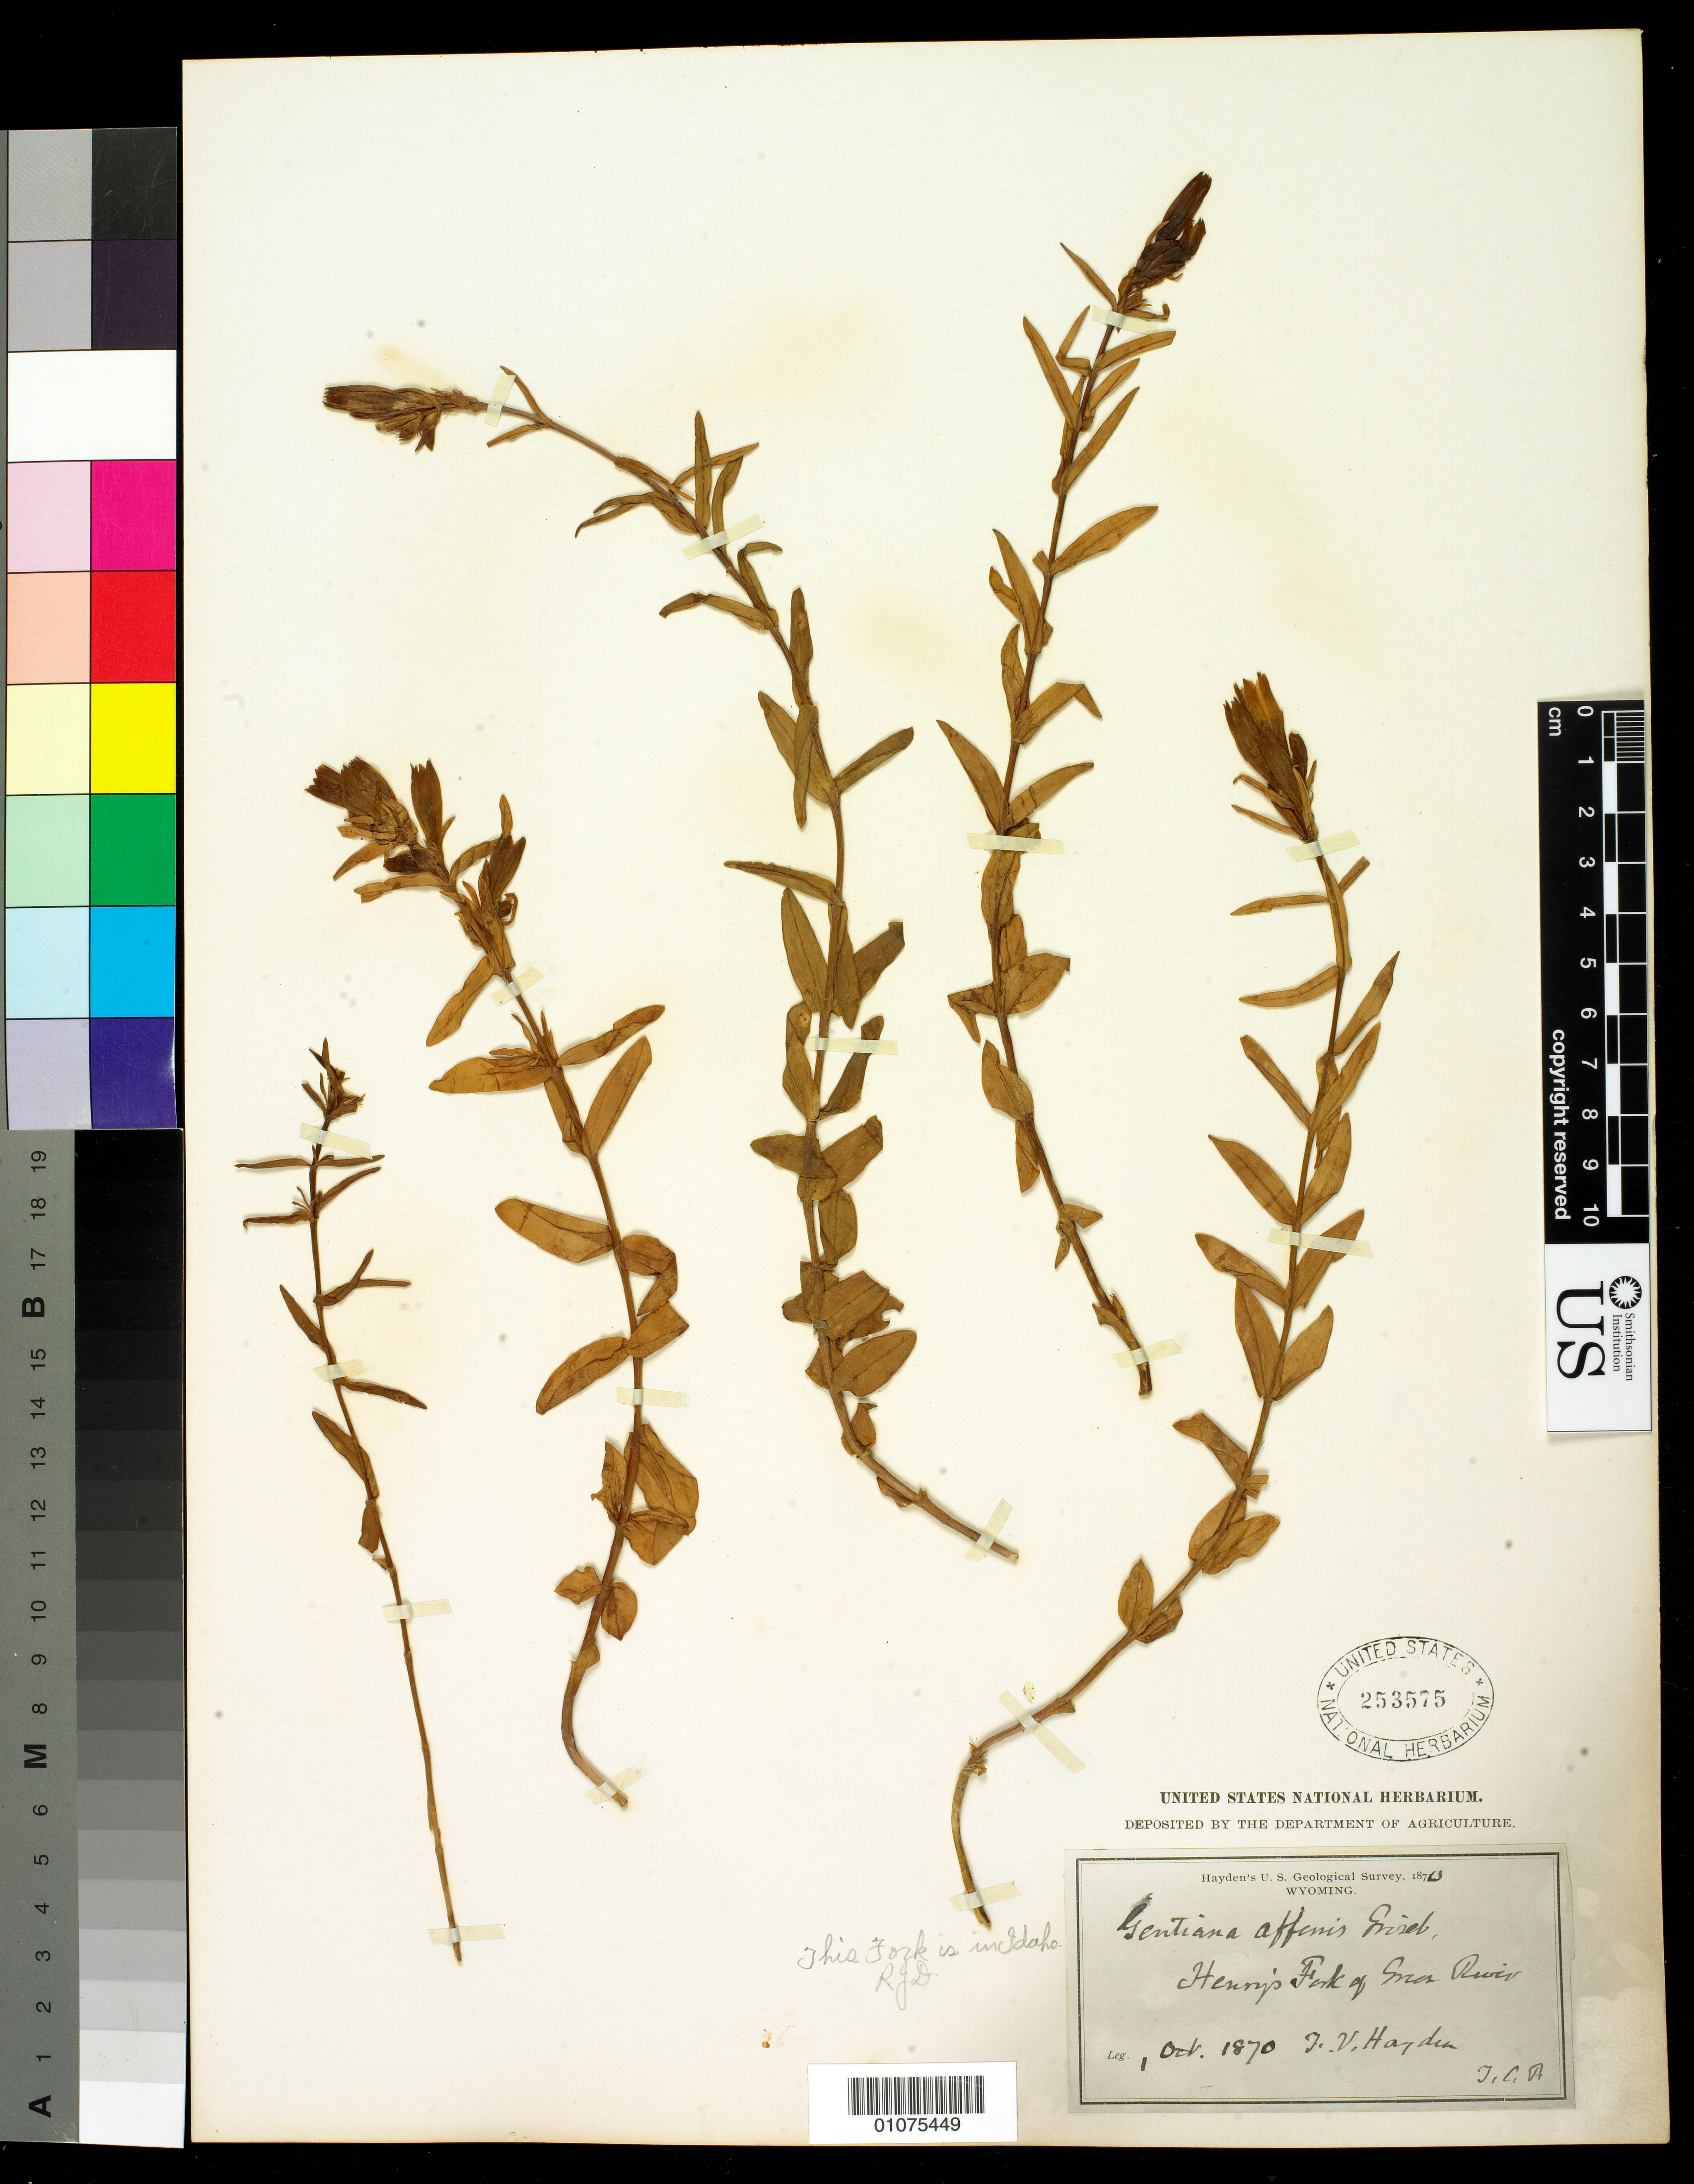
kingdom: Plantae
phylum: Tracheophyta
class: Magnoliopsida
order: Gentianales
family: Gentianaceae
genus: Gentiana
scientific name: Gentiana affinis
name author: Griseb.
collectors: F. Hayden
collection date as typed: Oct 1870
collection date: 1870-10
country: United States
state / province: Wyoming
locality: Henry's Fork, Snake River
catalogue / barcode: US 253575